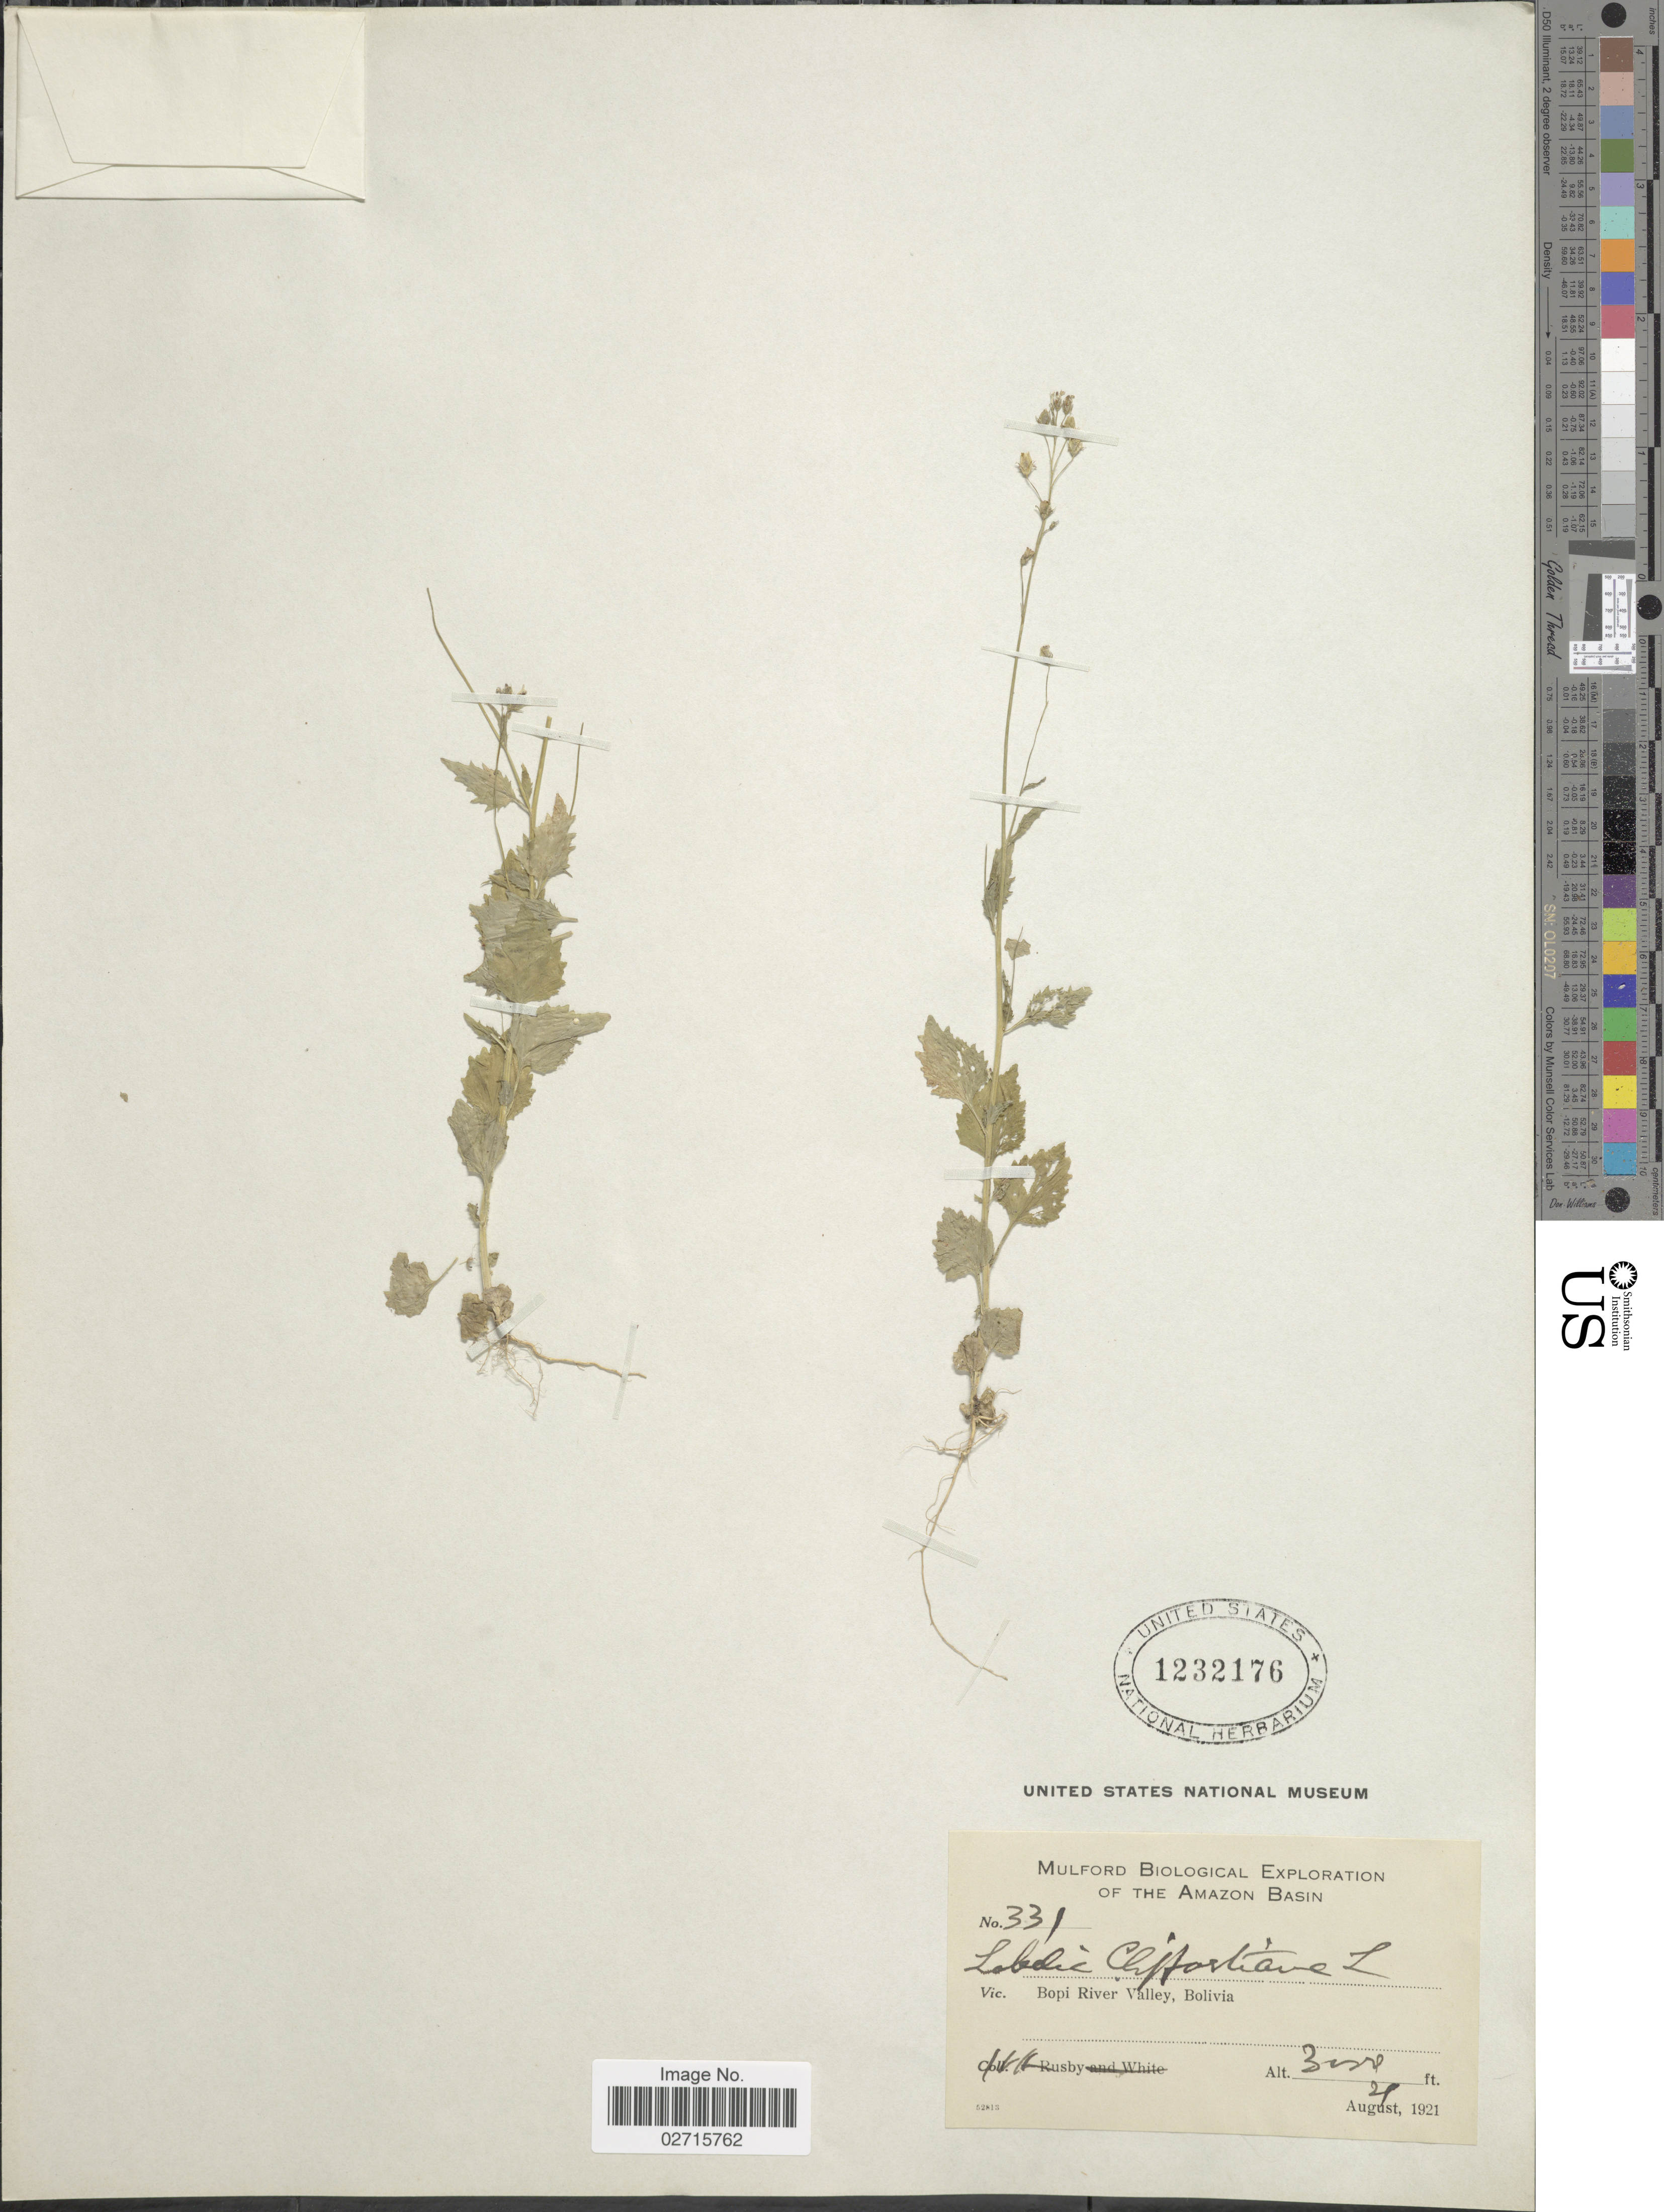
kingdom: Plantae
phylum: Tracheophyta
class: Magnoliopsida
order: Asterales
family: Campanulaceae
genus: Lobelia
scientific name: Lobelia xalapensis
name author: Kunth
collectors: H. H. Rusby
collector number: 331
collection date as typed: August 21, 1921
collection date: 1921-08-21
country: Bolivia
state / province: La Paz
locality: Bopi River Valley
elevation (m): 914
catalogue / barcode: US 1232176